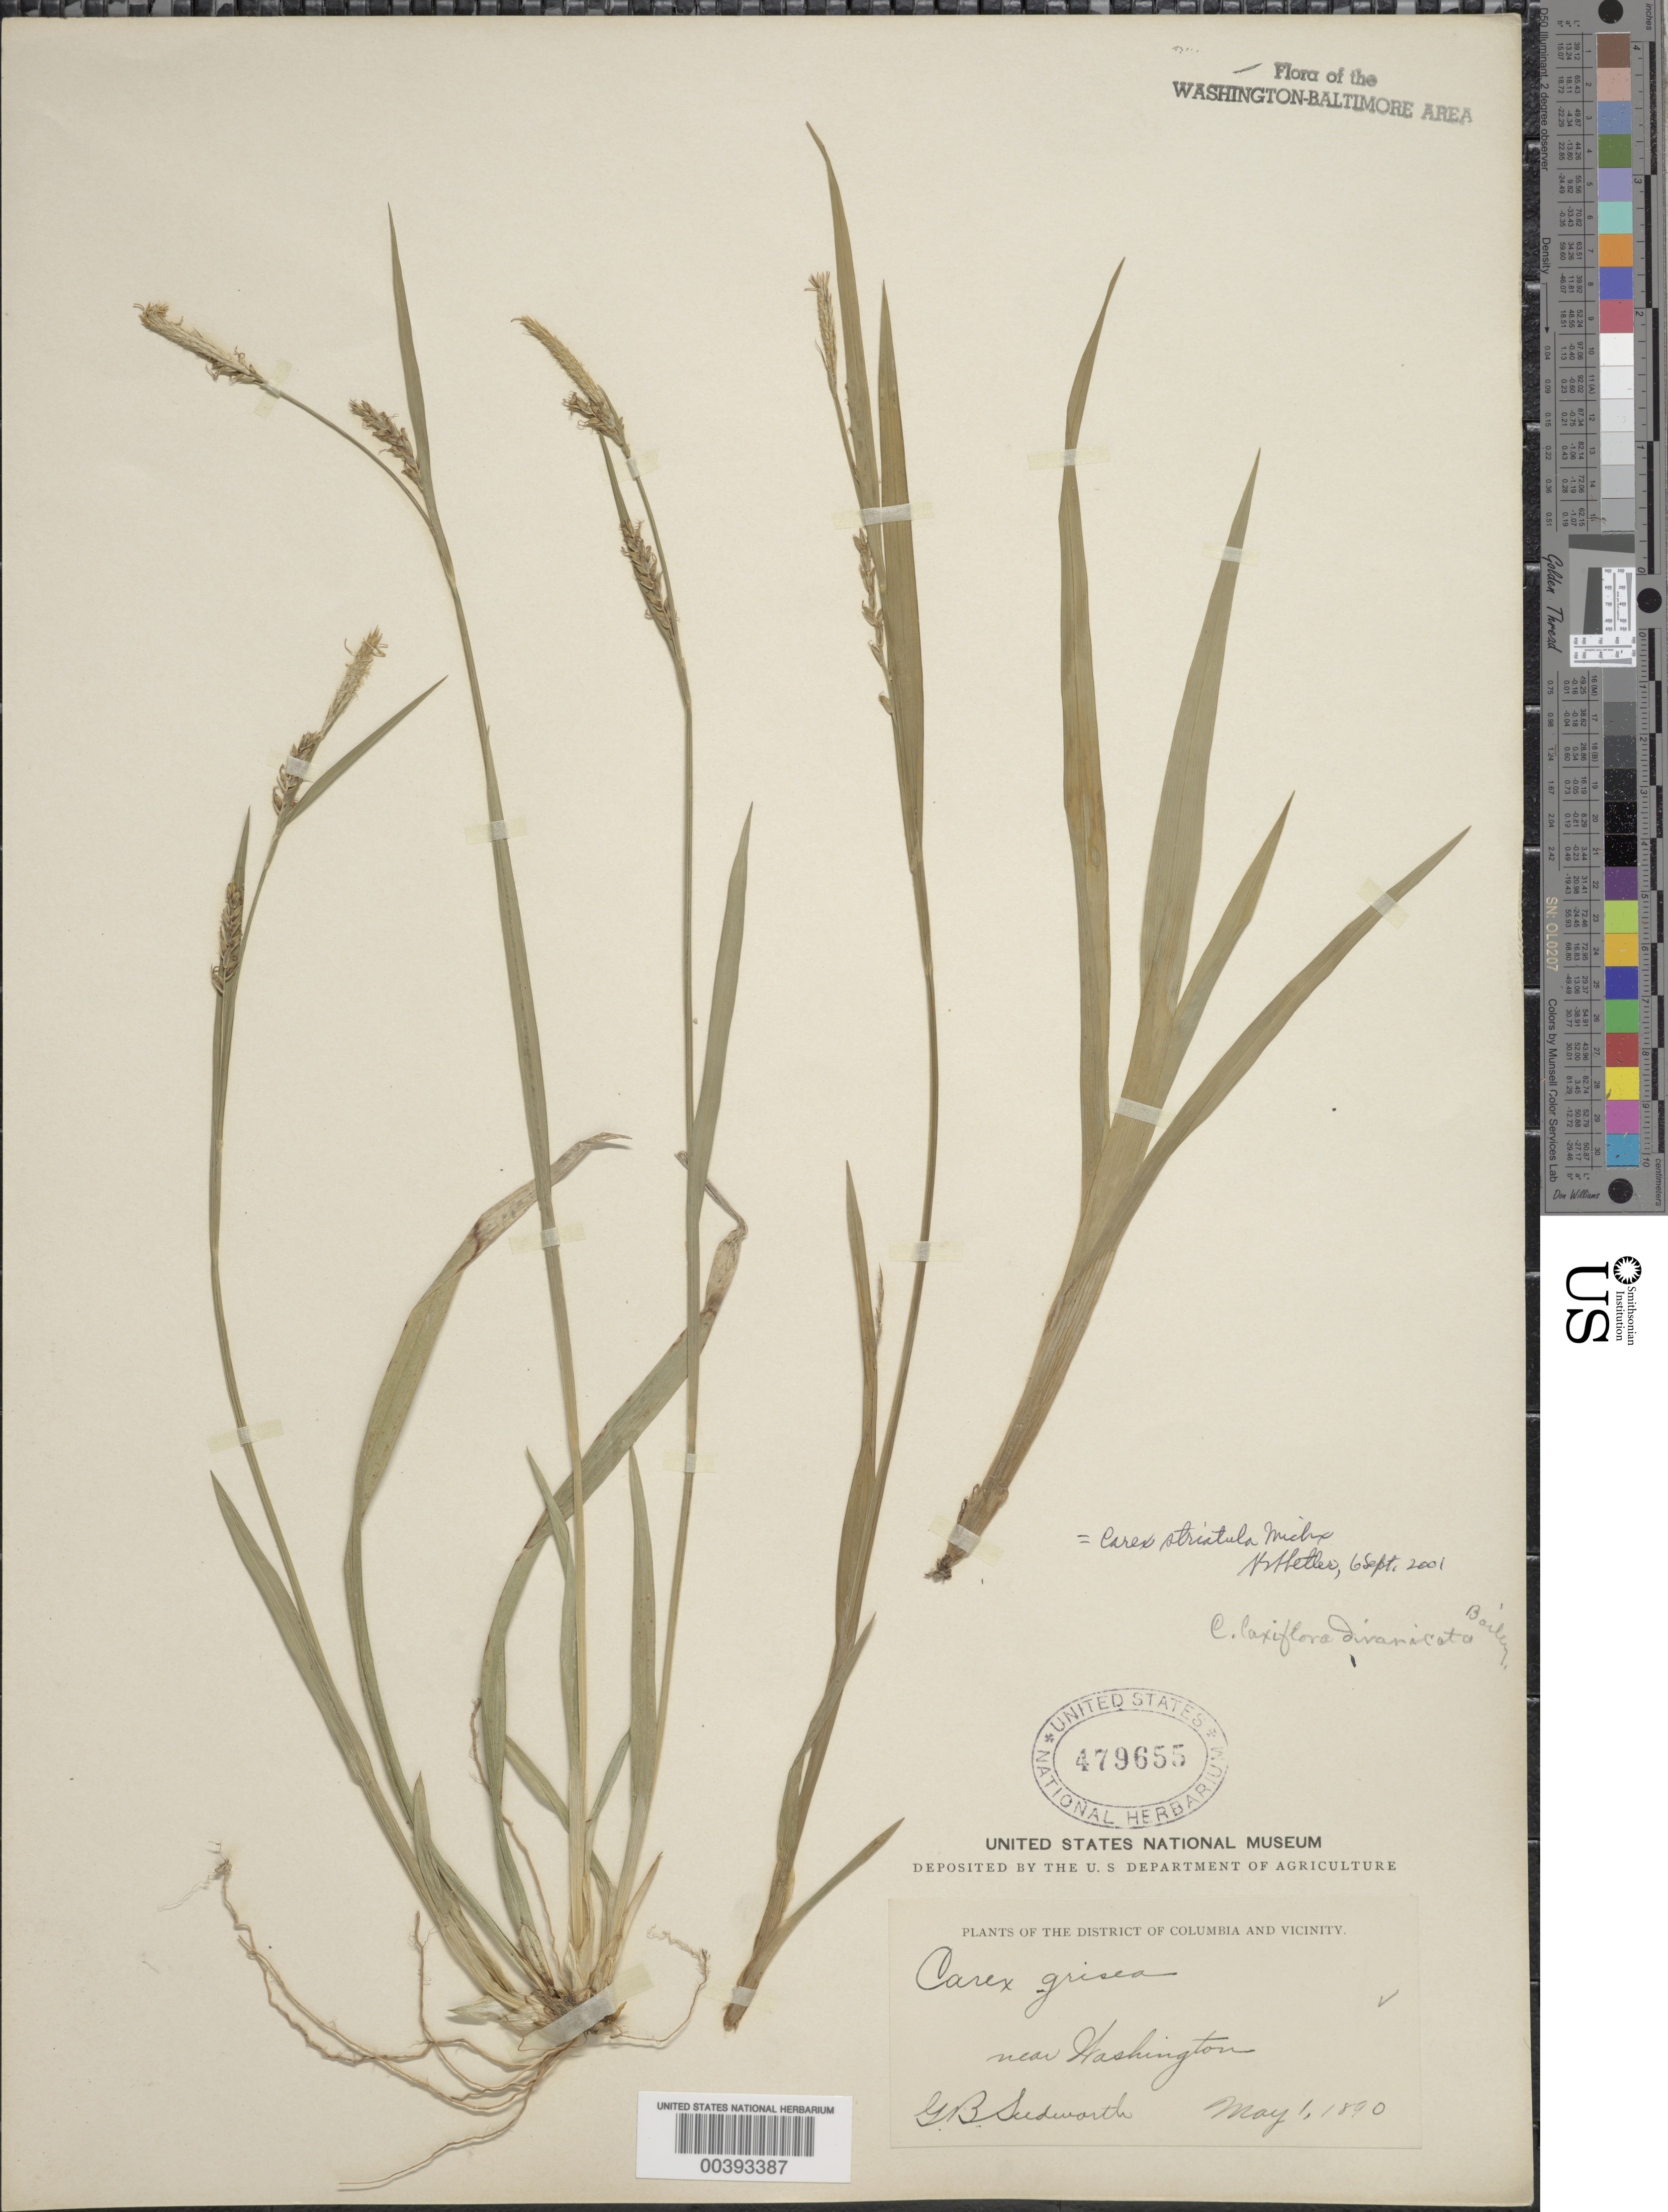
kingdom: Plantae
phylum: Tracheophyta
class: Liliopsida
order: Poales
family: Cyperaceae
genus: Carex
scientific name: Carex striatula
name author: Michx.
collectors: G. B. Sudworth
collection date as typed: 01 May 1890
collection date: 1890-05-01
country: United States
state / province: District of Columbia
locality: Washington DC Area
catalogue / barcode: US 479655